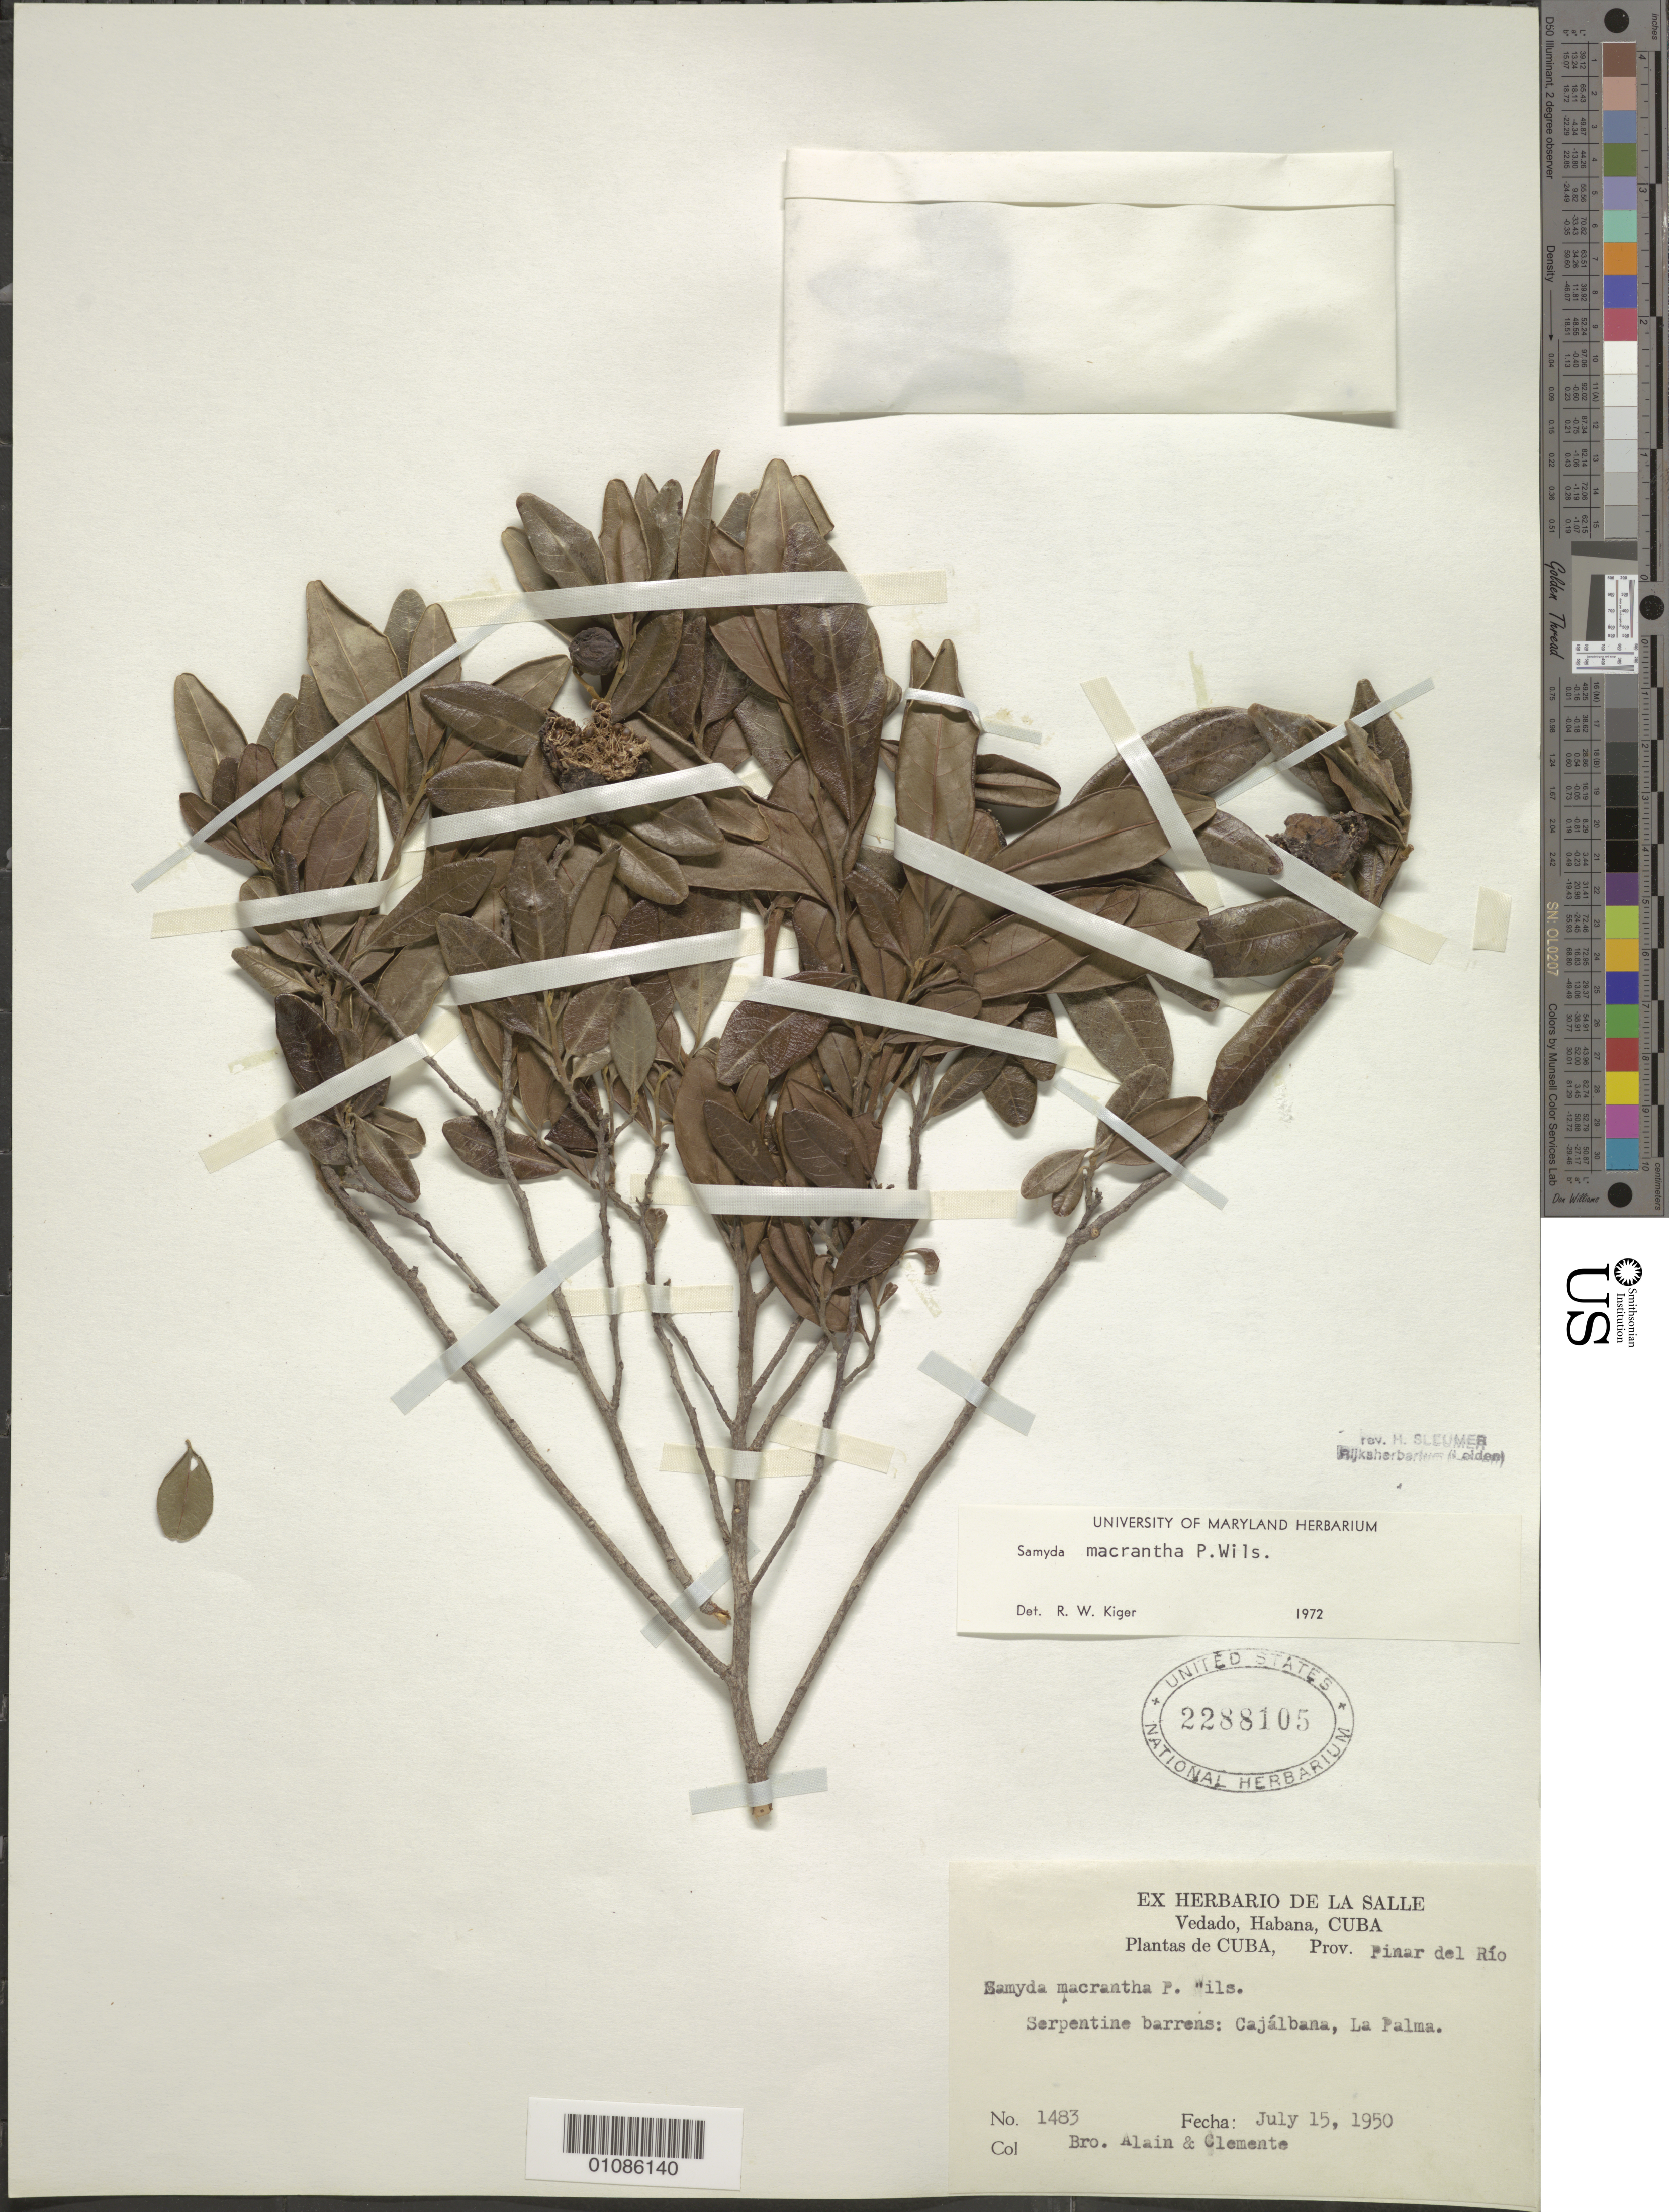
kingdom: Plantae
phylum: Tracheophyta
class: Magnoliopsida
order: Malpighiales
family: Salicaceae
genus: Casearia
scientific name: Casearia dolichanthera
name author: T. Samar. & M.H. Alford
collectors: A. H. Liogier & Bro. Clemente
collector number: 1483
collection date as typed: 15 Jul 1950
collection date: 1950-07-15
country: Cuba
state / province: Pinar del Rio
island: Cuba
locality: Pinar del Rio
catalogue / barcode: US 2288105